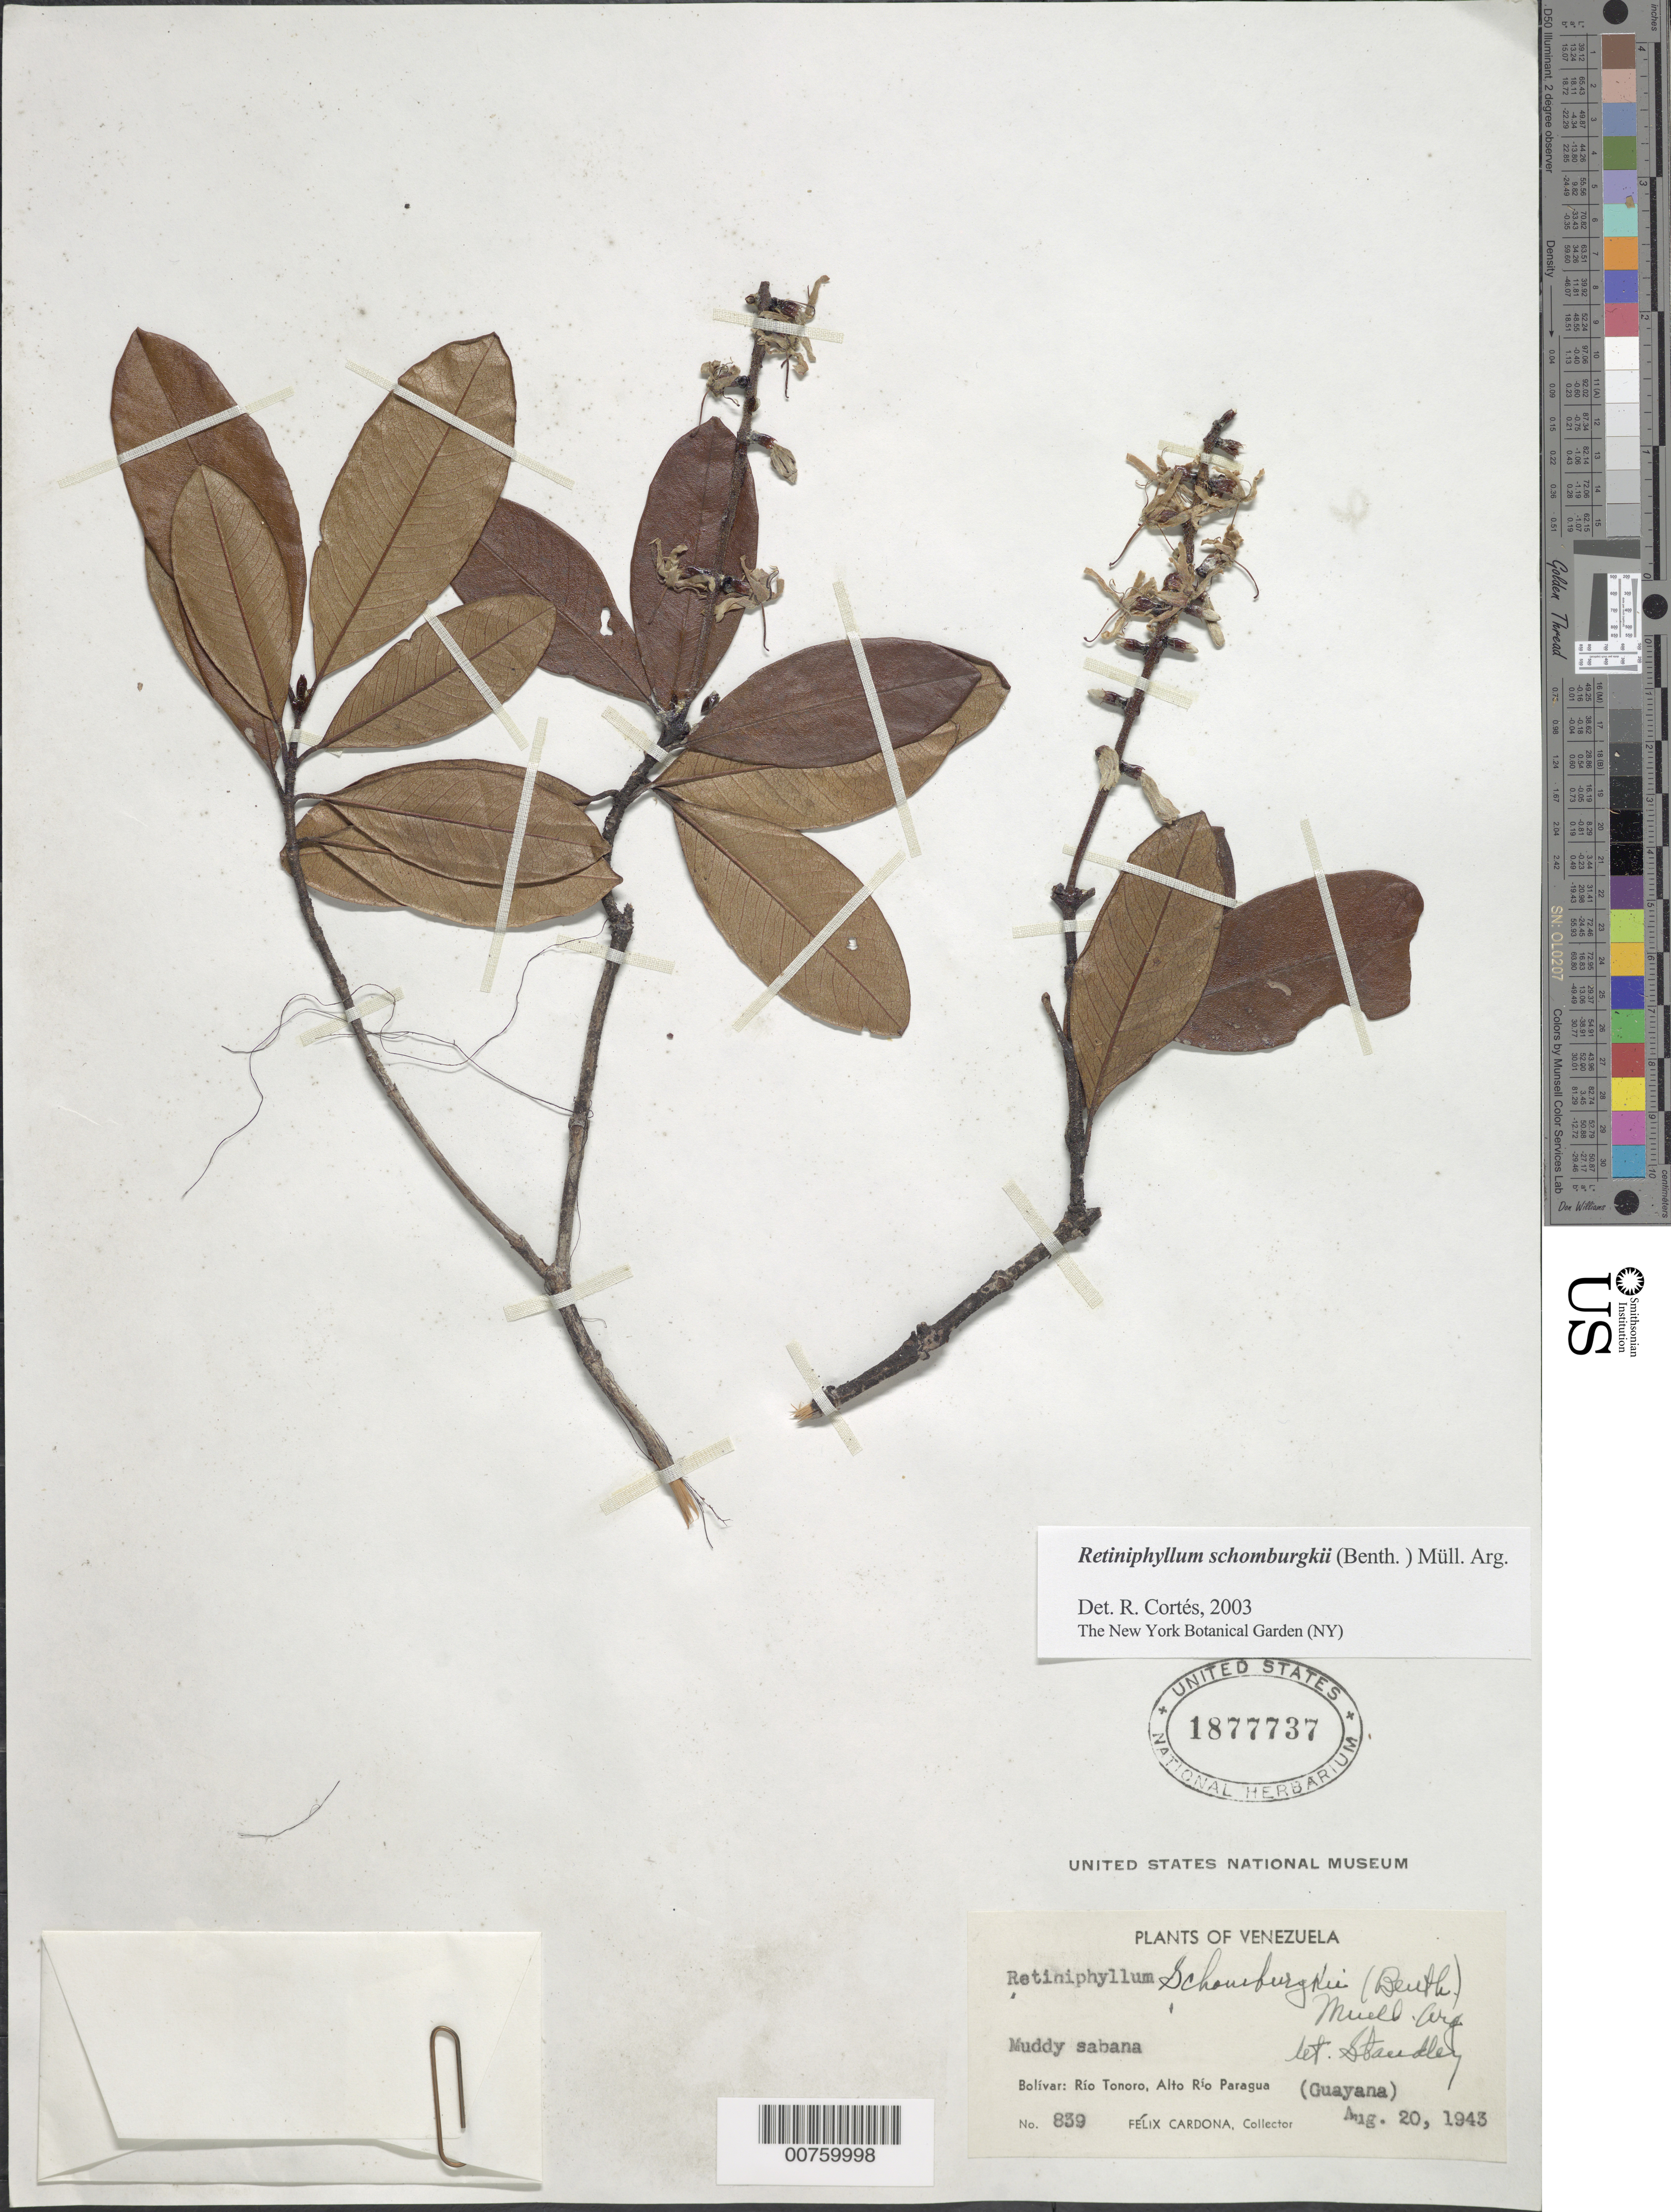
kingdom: Plantae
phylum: Tracheophyta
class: Magnoliopsida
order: Gentianales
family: Rubiaceae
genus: Retiniphyllum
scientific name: Retiniphyllum schomburgkii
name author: (Benth.) Müll. Arg.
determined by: Cortes R., G.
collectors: F. Cardona Puig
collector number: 839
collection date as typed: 20-Aug-43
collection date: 1943-08-20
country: Venezuela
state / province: Bolívar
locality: Alto Río Paragua, Río Tonoro (Guayana)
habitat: Muddy sabana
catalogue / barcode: US 1877737